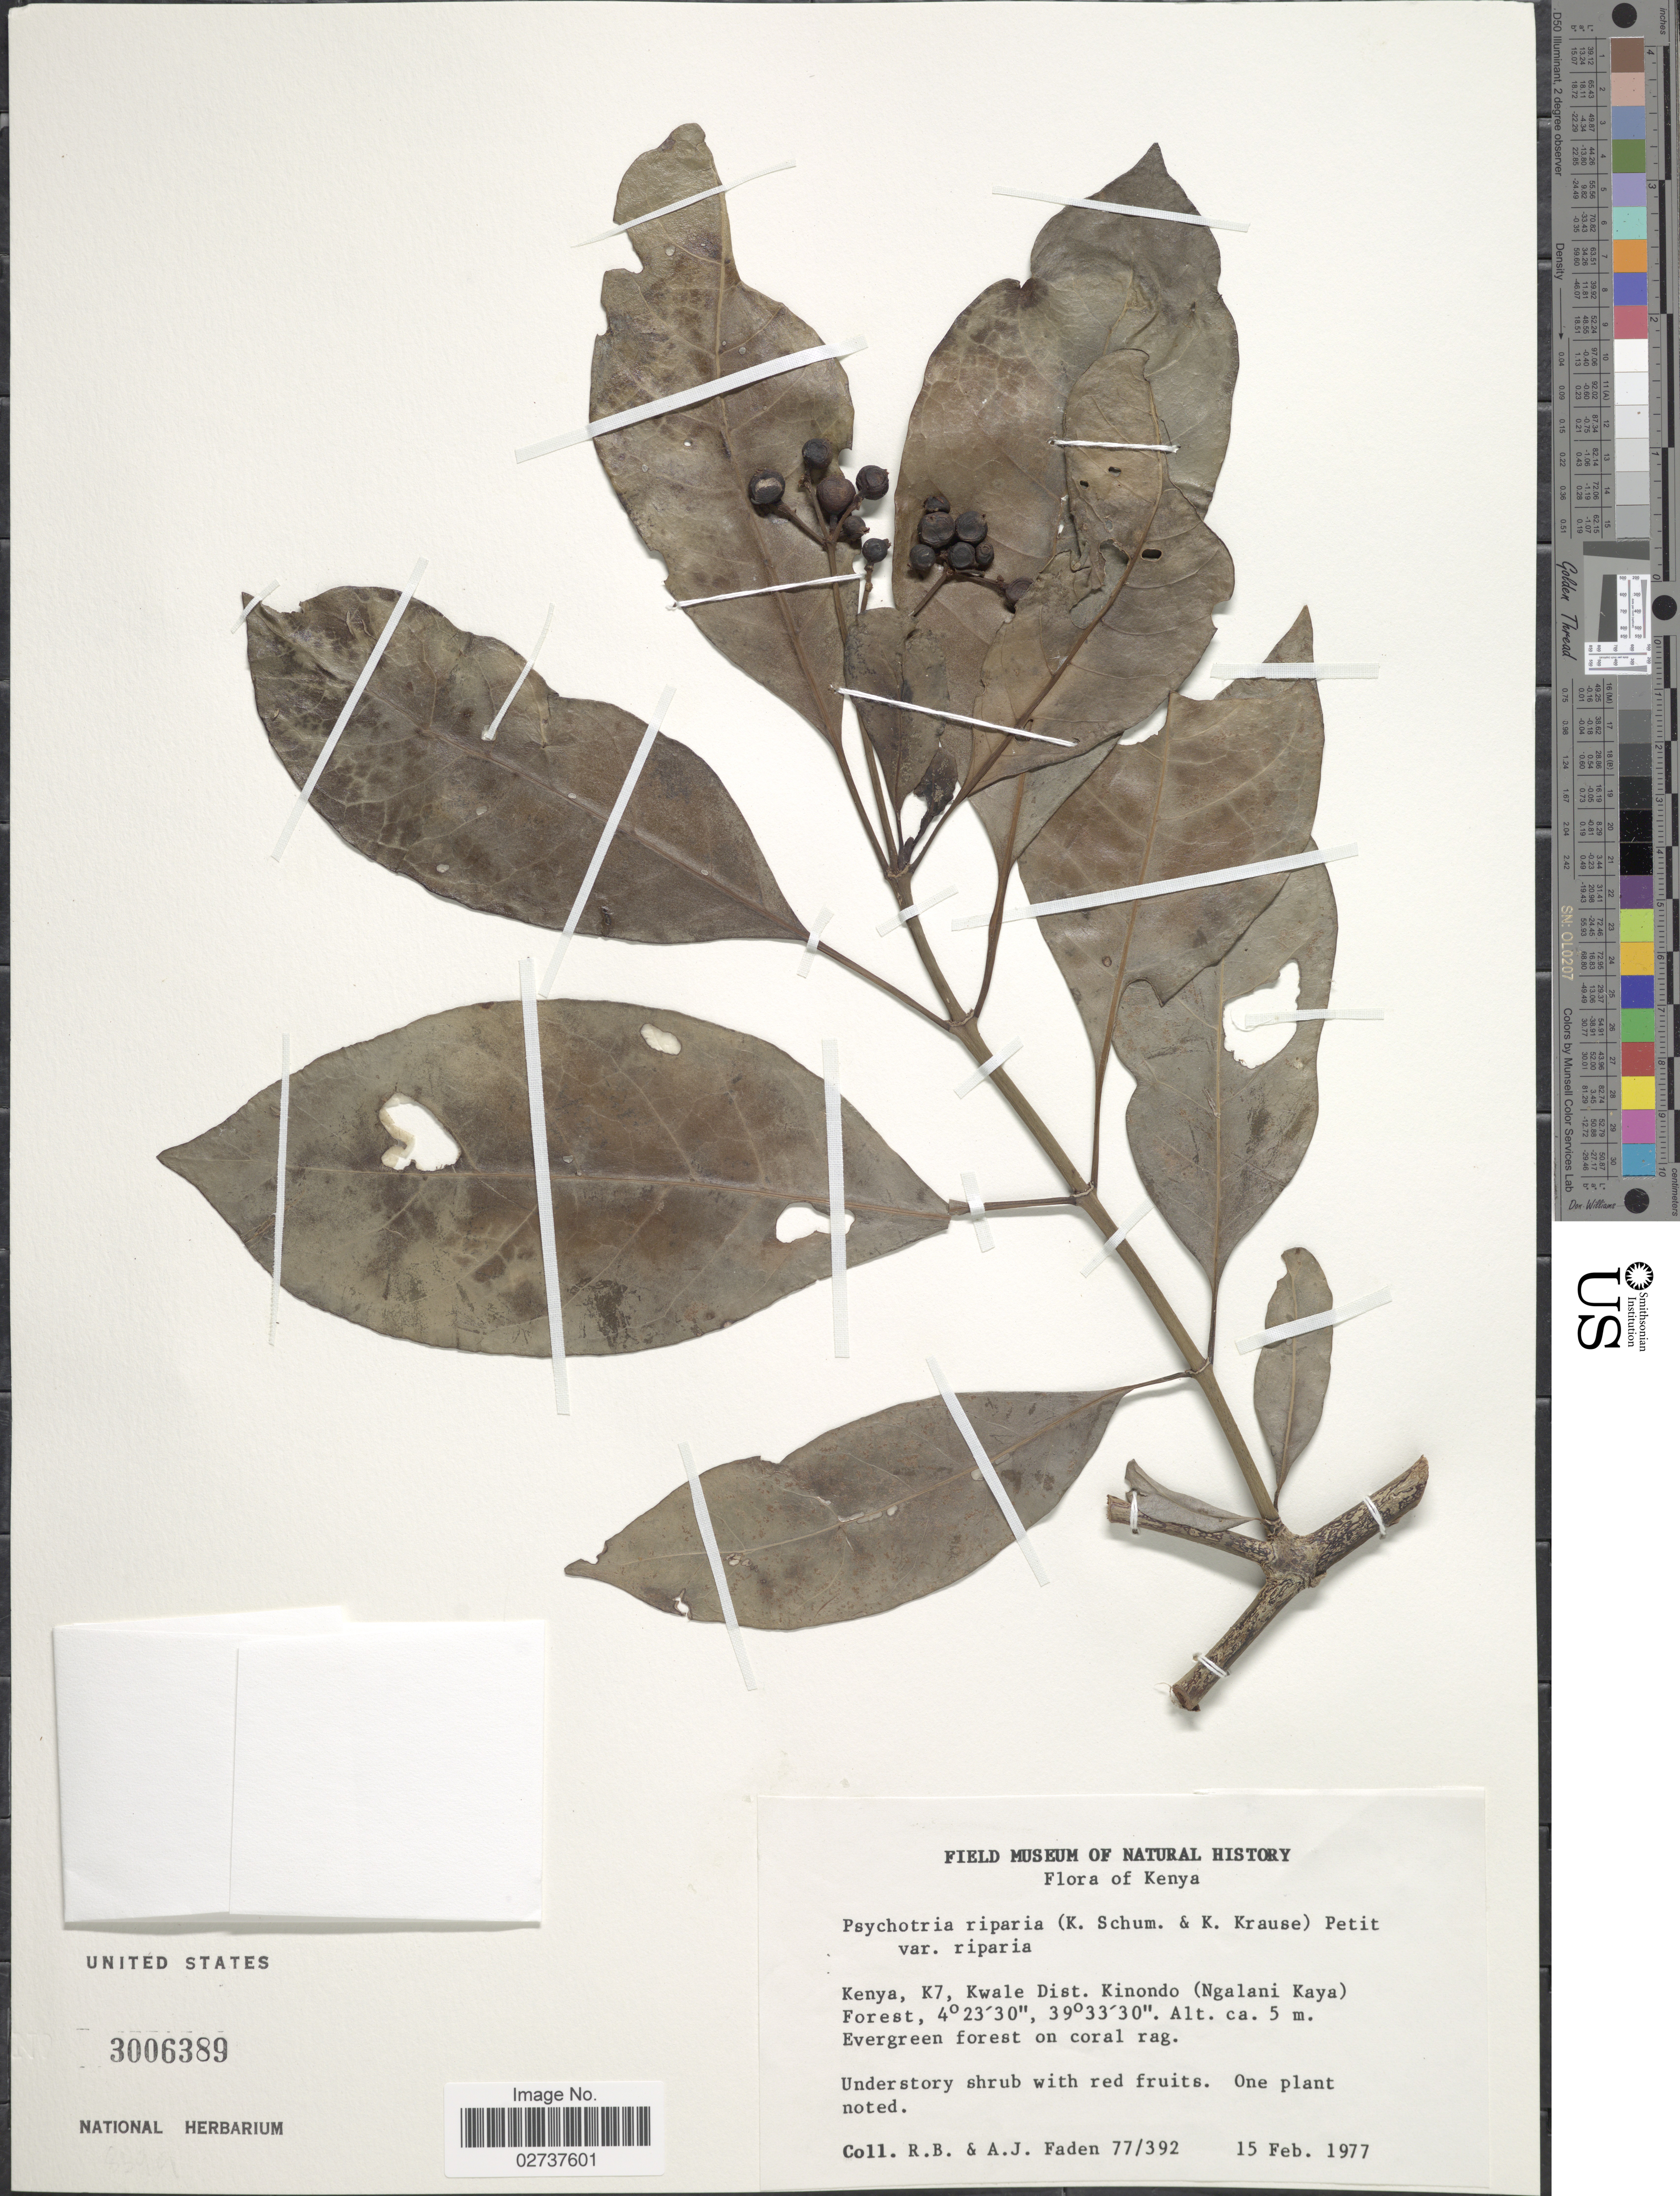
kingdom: Plantae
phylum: Tracheophyta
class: Magnoliopsida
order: Gentianales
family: Rubiaceae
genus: Psychotria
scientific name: Psychotria riparia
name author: (K. Schum. & K. Krause) E.M.A. Petit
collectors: R. B. Faden & A. J. Faden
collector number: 77/392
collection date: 1977-02-15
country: Kenya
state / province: Kwale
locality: K7, Kinondo (Ngalani Kaya) Forest.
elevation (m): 5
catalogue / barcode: US 3006389